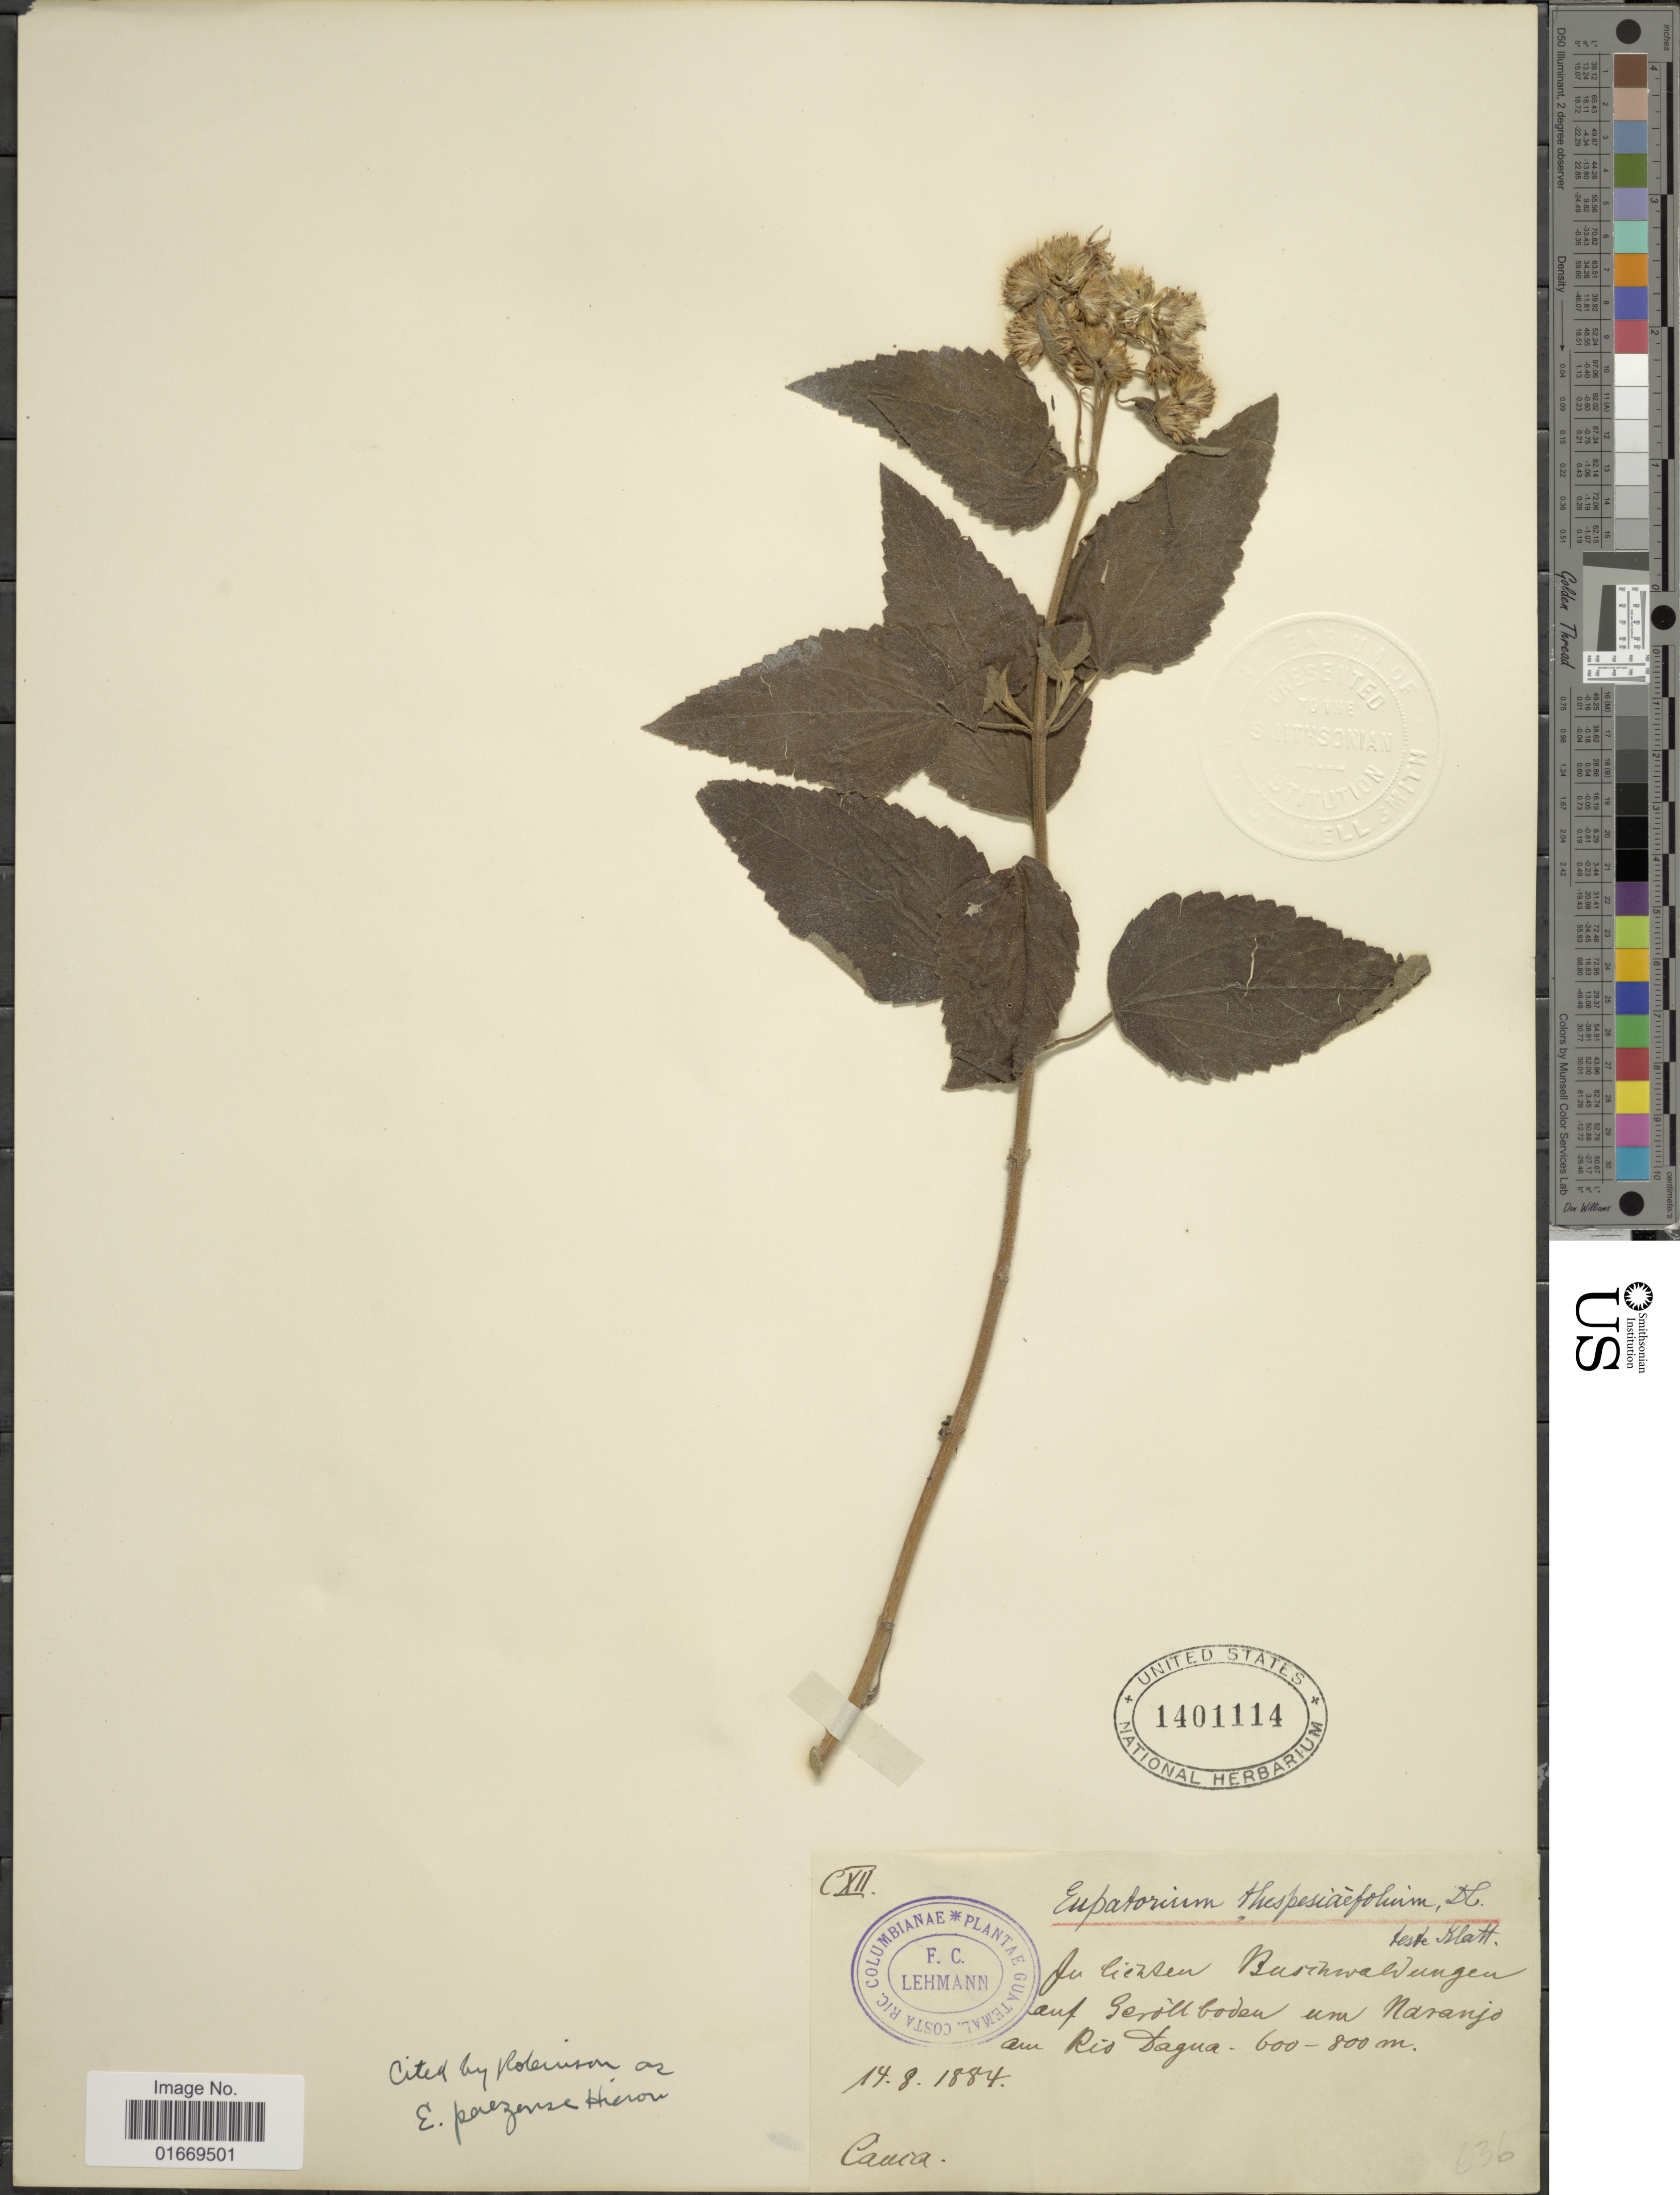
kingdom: Plantae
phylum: Tracheophyta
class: Magnoliopsida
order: Asterales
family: Asteraceae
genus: Bartlettina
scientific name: Bartlettina paezensis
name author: (Hieron.) R.M. King & H. Rob.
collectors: F. C. Lehmann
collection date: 1884-08-14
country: Colombia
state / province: Cauca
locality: In lichten Buschwaldungen auf Geröllboden um Naranjo am Rio Dagua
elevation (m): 600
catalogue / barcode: US 1401114